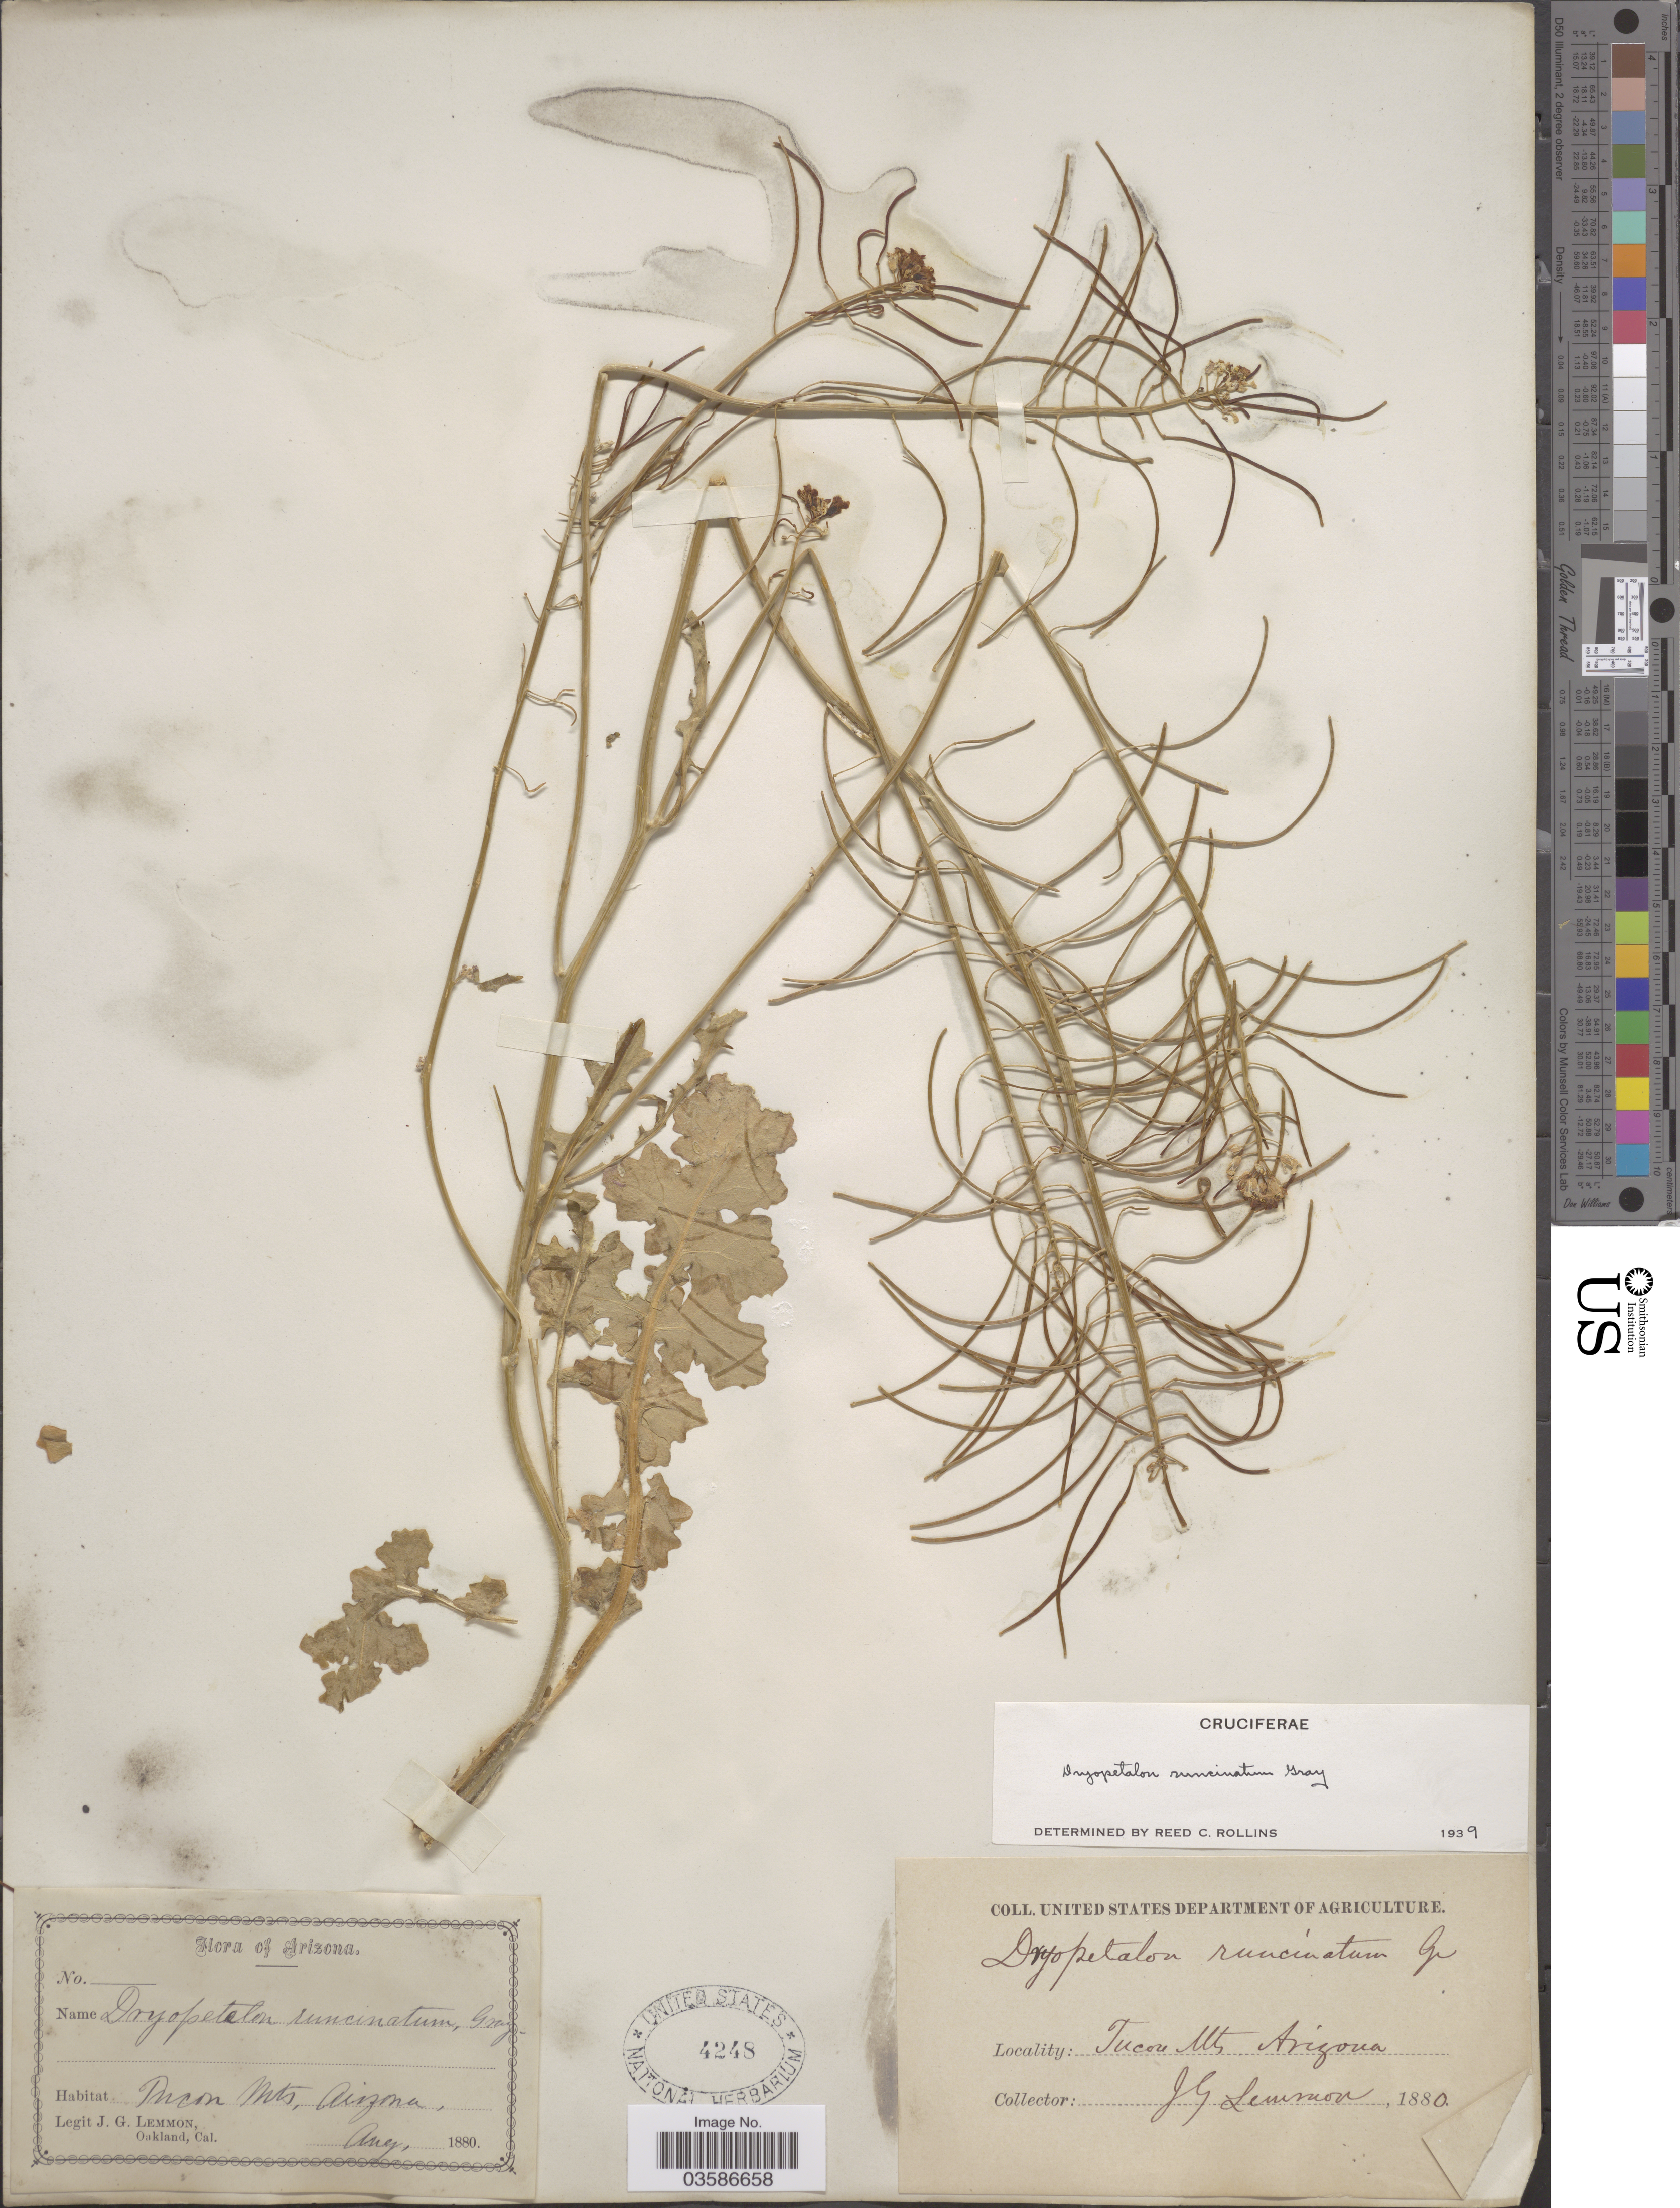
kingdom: Plantae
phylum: Tracheophyta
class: Magnoliopsida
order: Brassicales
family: Brassicaceae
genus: Dryopetalon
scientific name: Dryopetalon runcinatum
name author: A. Gray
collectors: J. Lemmon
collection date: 1880-08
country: United States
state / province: Arizona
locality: Tucson Mts.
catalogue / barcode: US 4248